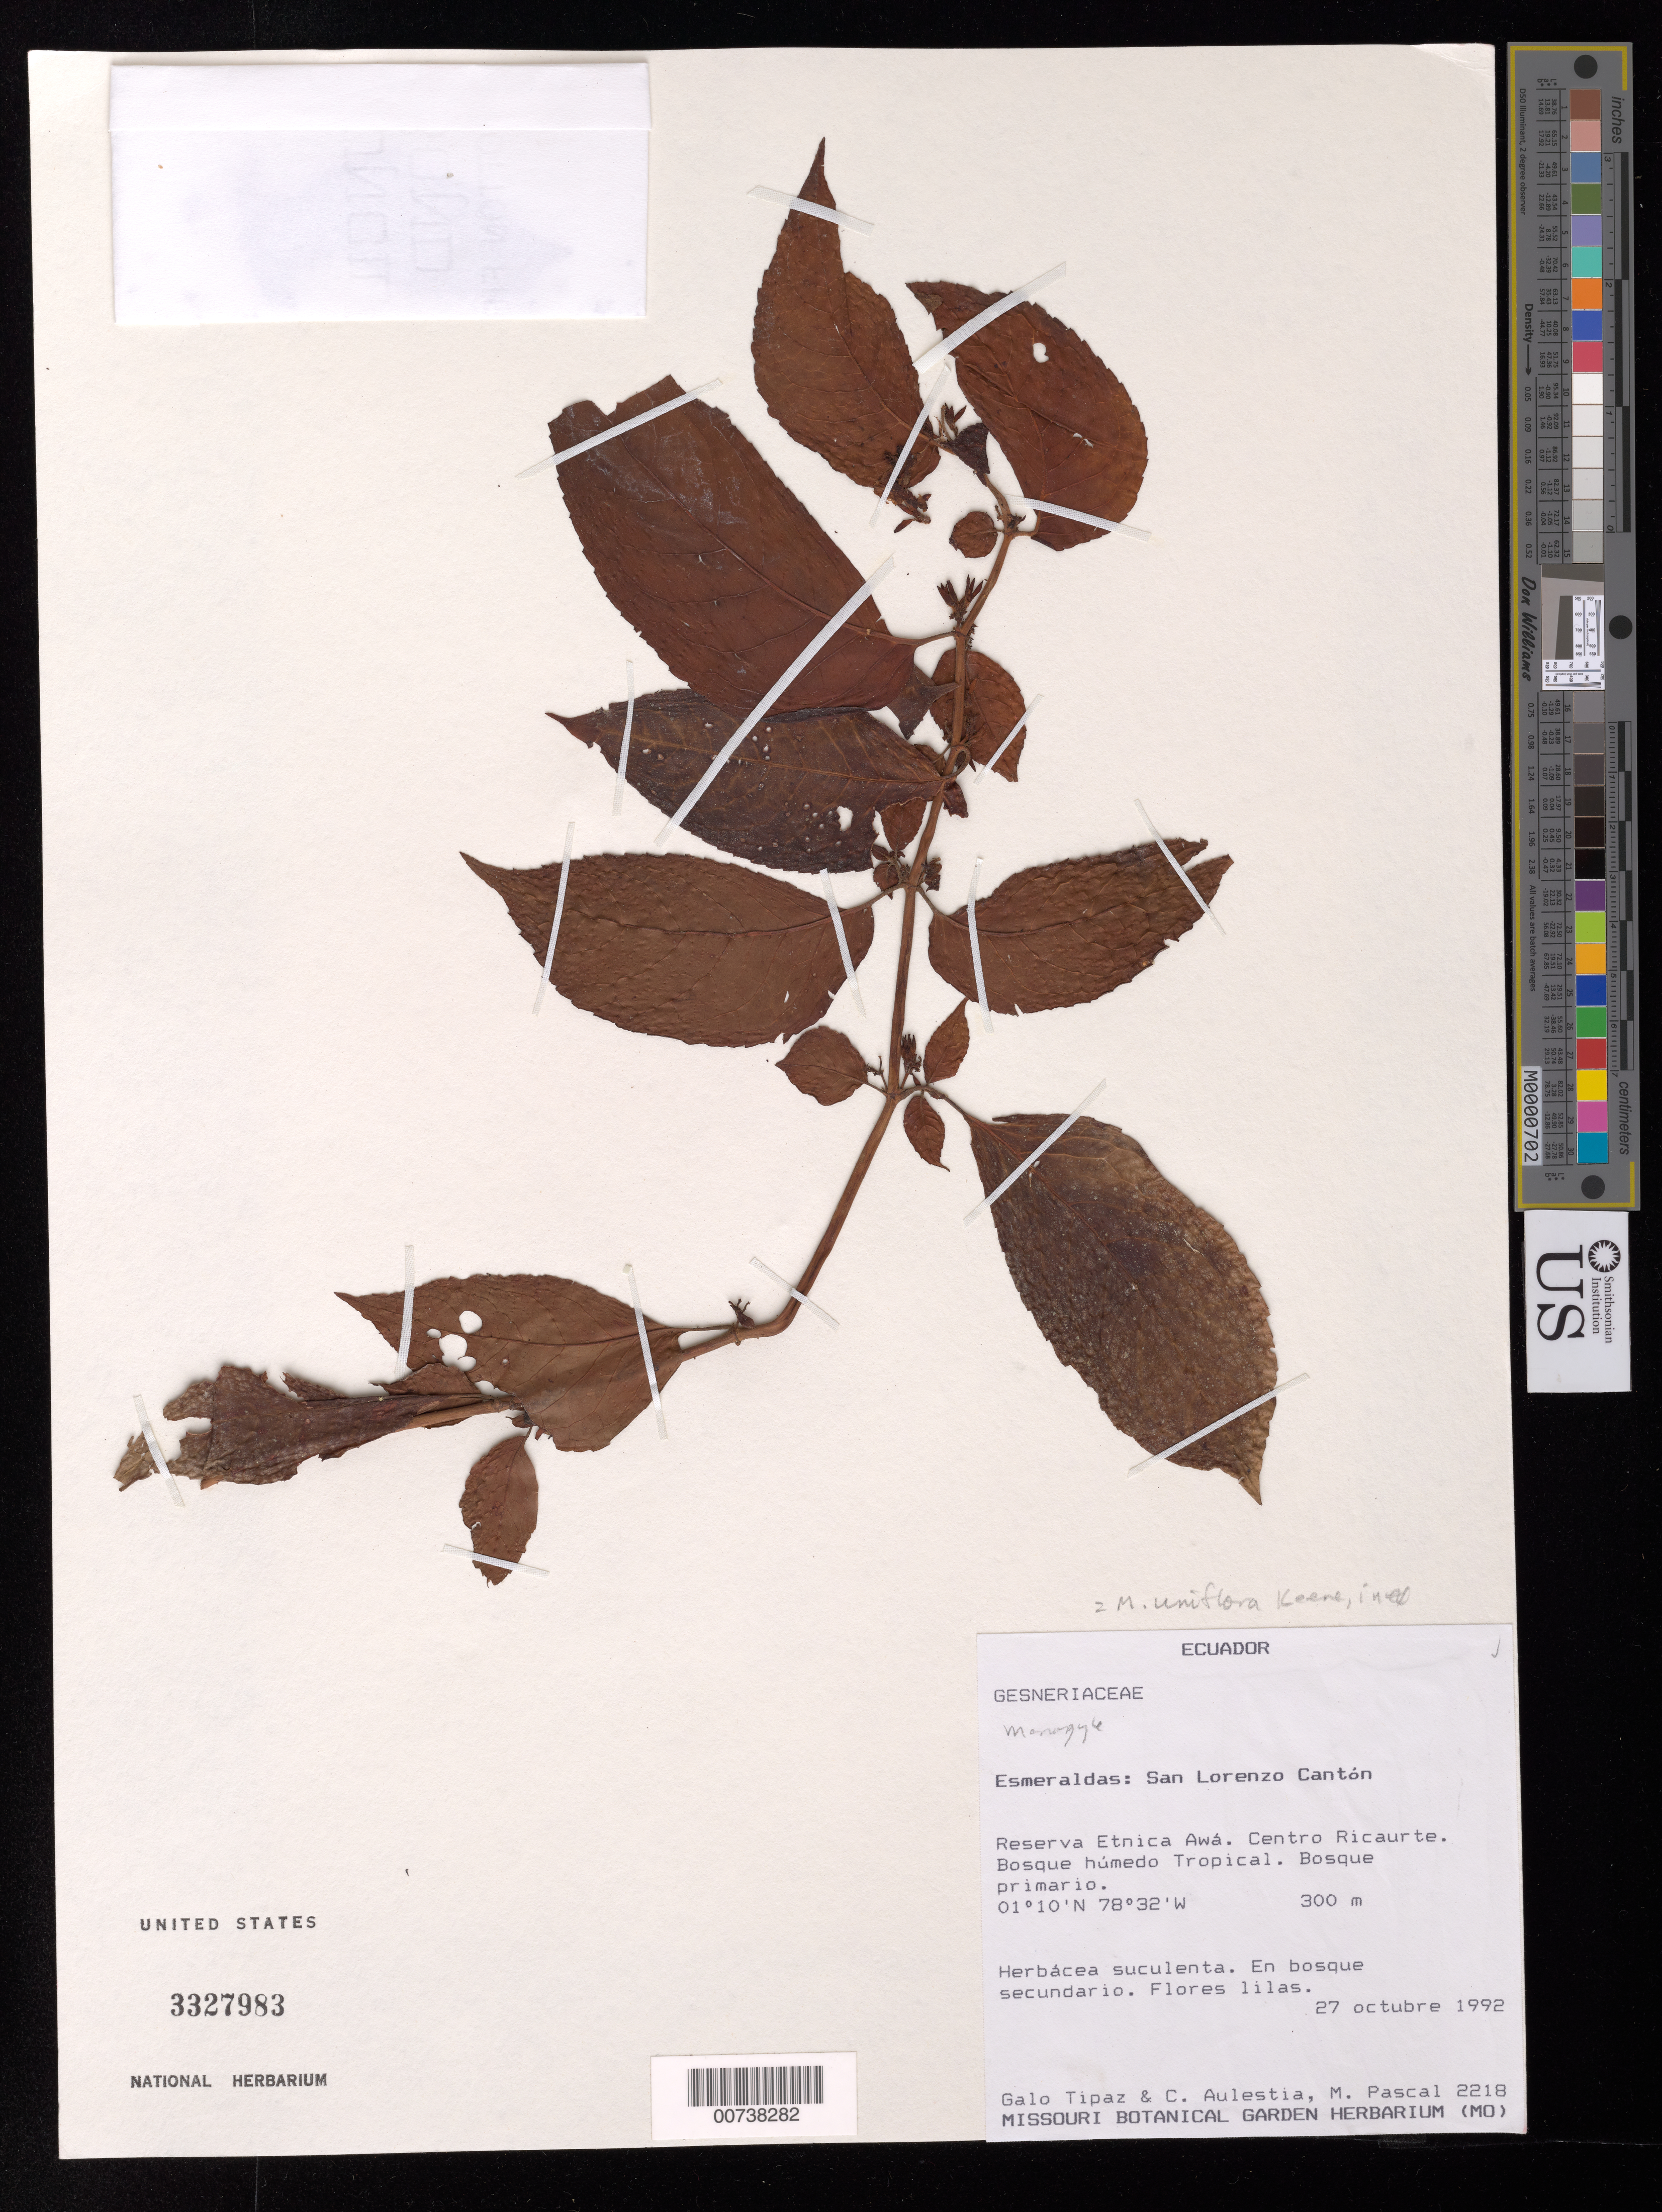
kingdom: Plantae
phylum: Tracheophyta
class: Magnoliopsida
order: Lamiales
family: Gesneriaceae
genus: Monopyle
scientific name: Monopyle uniflora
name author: Keene & J.L. Clark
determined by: Skog, Laurence E.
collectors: G. Tipaz, C. Aulestia & M. Pascal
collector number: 2218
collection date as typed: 27 Oct 1992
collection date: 1992-10-27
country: Ecuador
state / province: Esmeraldas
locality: Esmeraldas: San Lorenzo Cantón. Reserva Etnica Awá, Centro Ricaurte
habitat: Bosque húmedo tropical; bosque primario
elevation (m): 300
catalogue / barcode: US 3327983